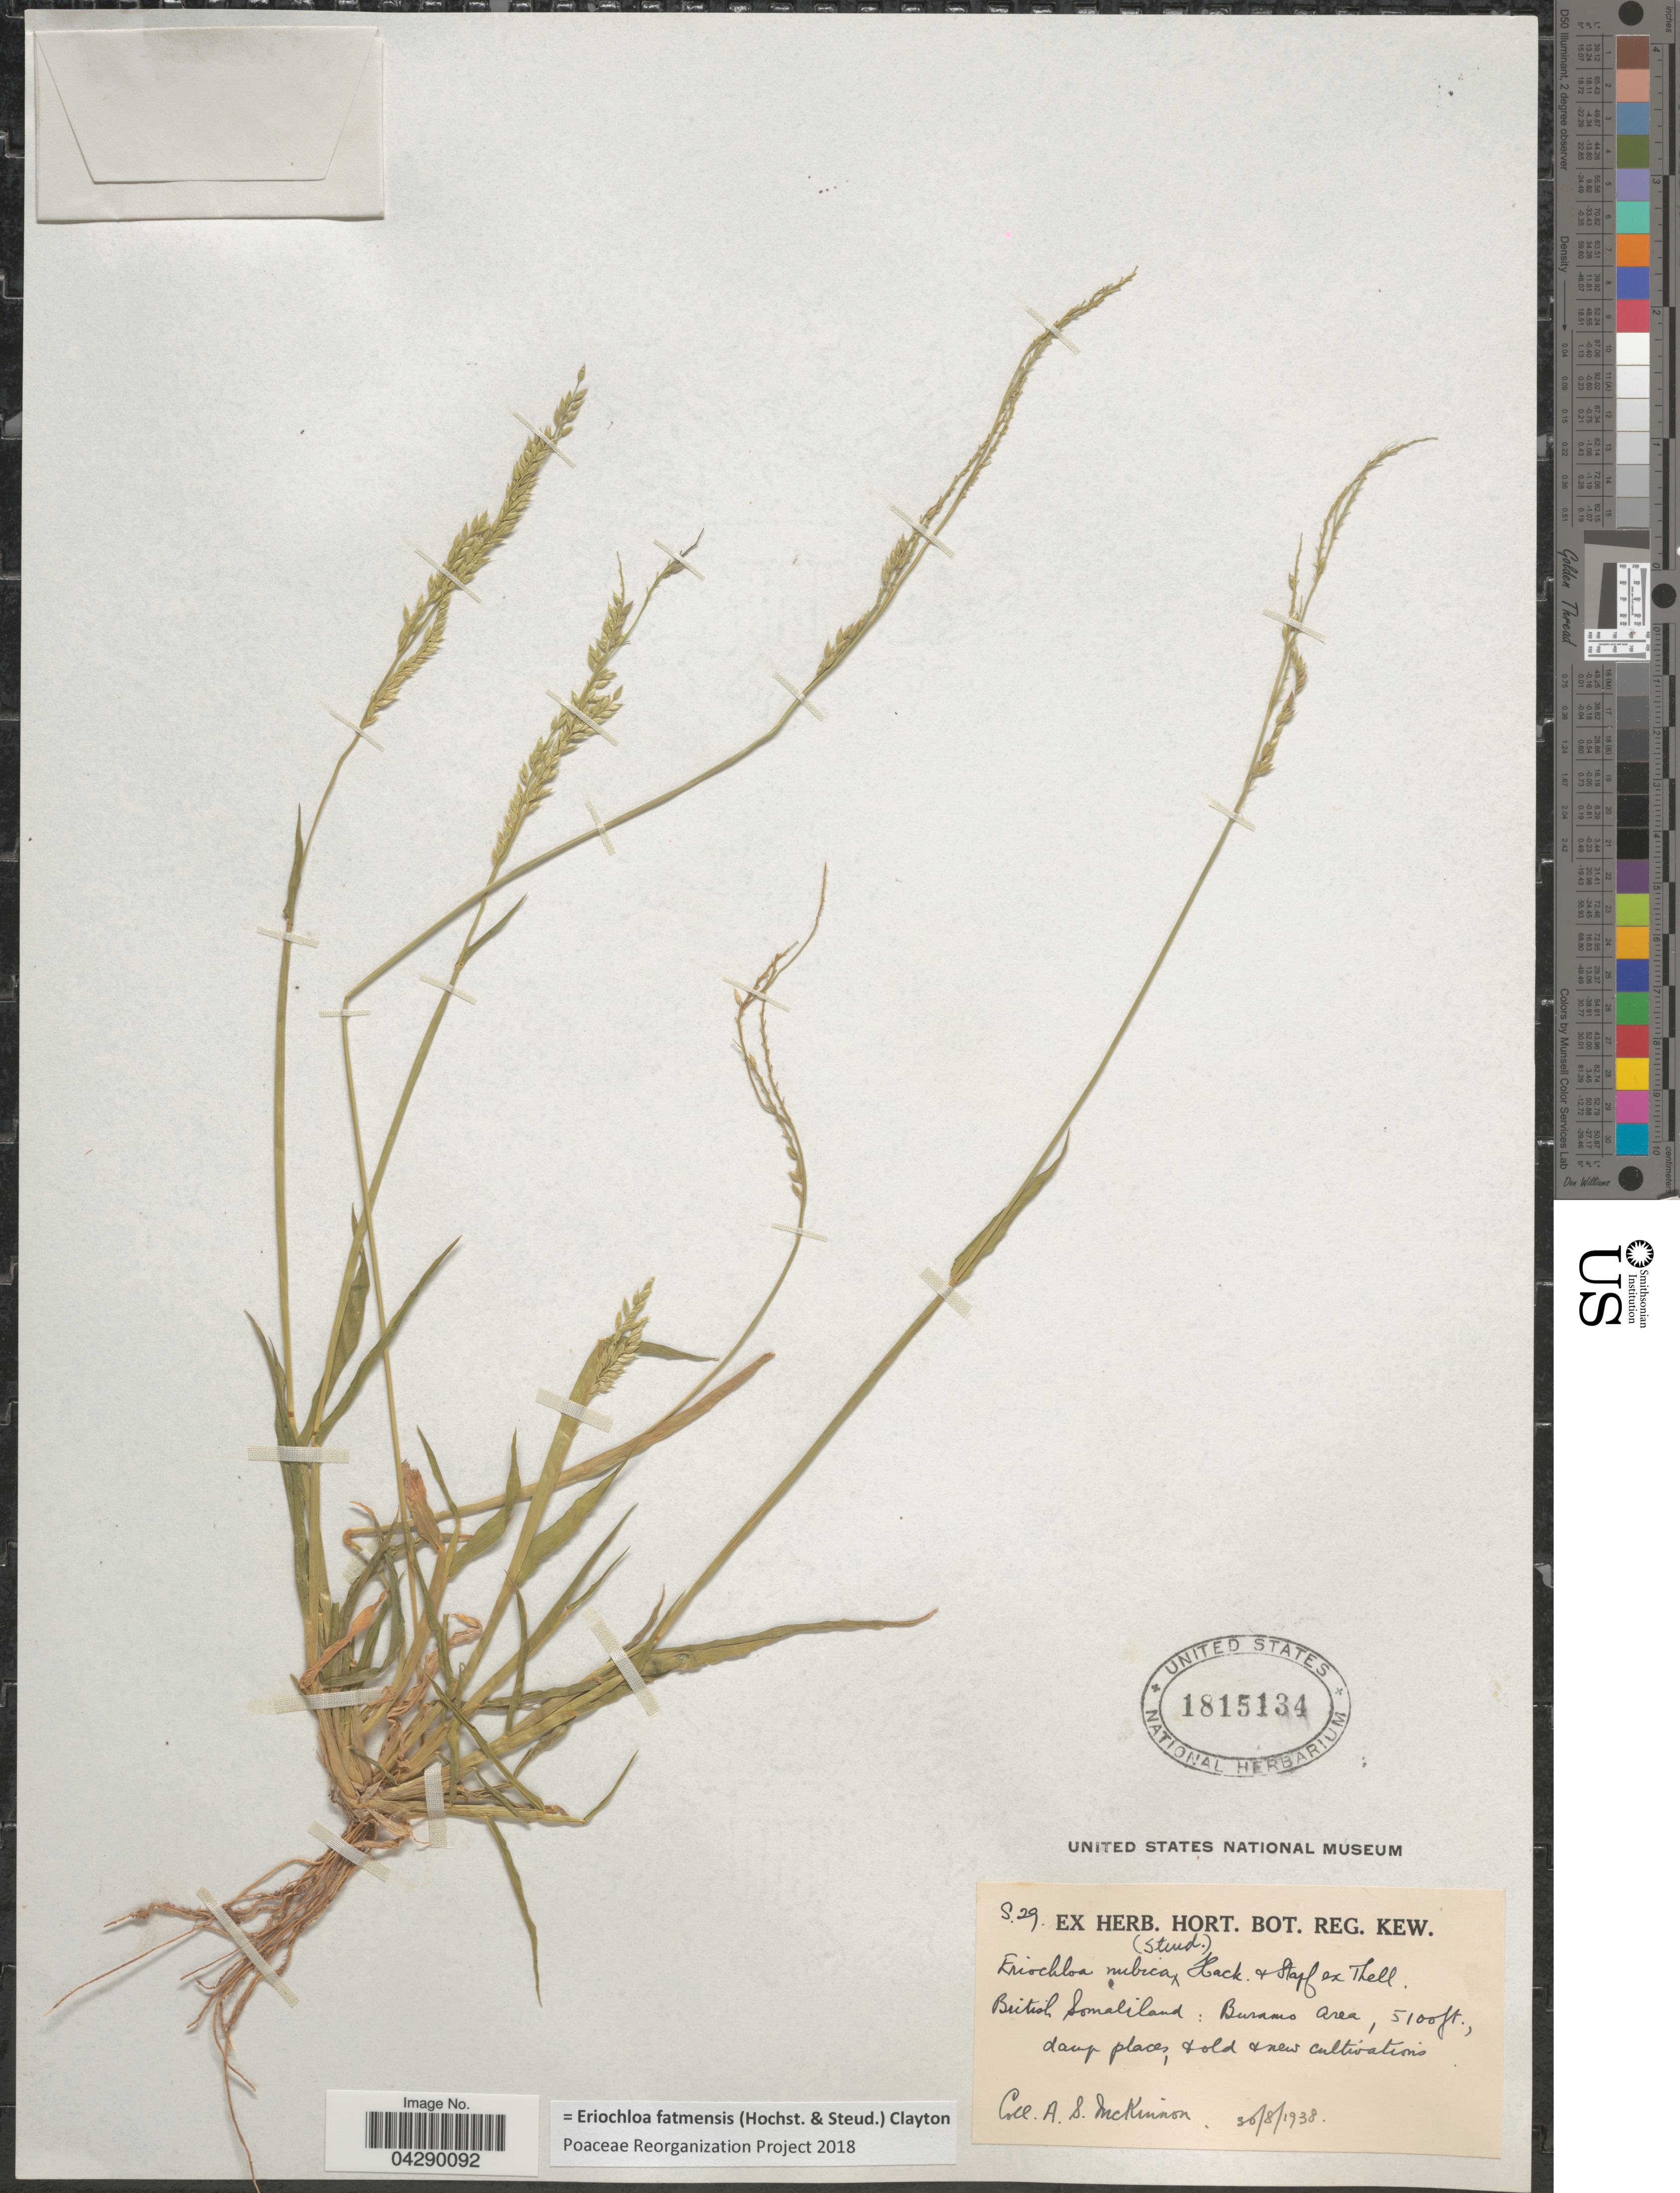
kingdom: Plantae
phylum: Tracheophyta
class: Liliopsida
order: Poales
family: Poaceae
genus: Eriochloa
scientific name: Eriochloa fatmensis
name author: (Hochst. & Steud.) Clayton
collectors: A. Mckinnon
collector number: S29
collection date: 1938-08-30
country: Somalia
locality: British Somaliland: Buramo Area.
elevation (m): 1554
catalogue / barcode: US 1815134